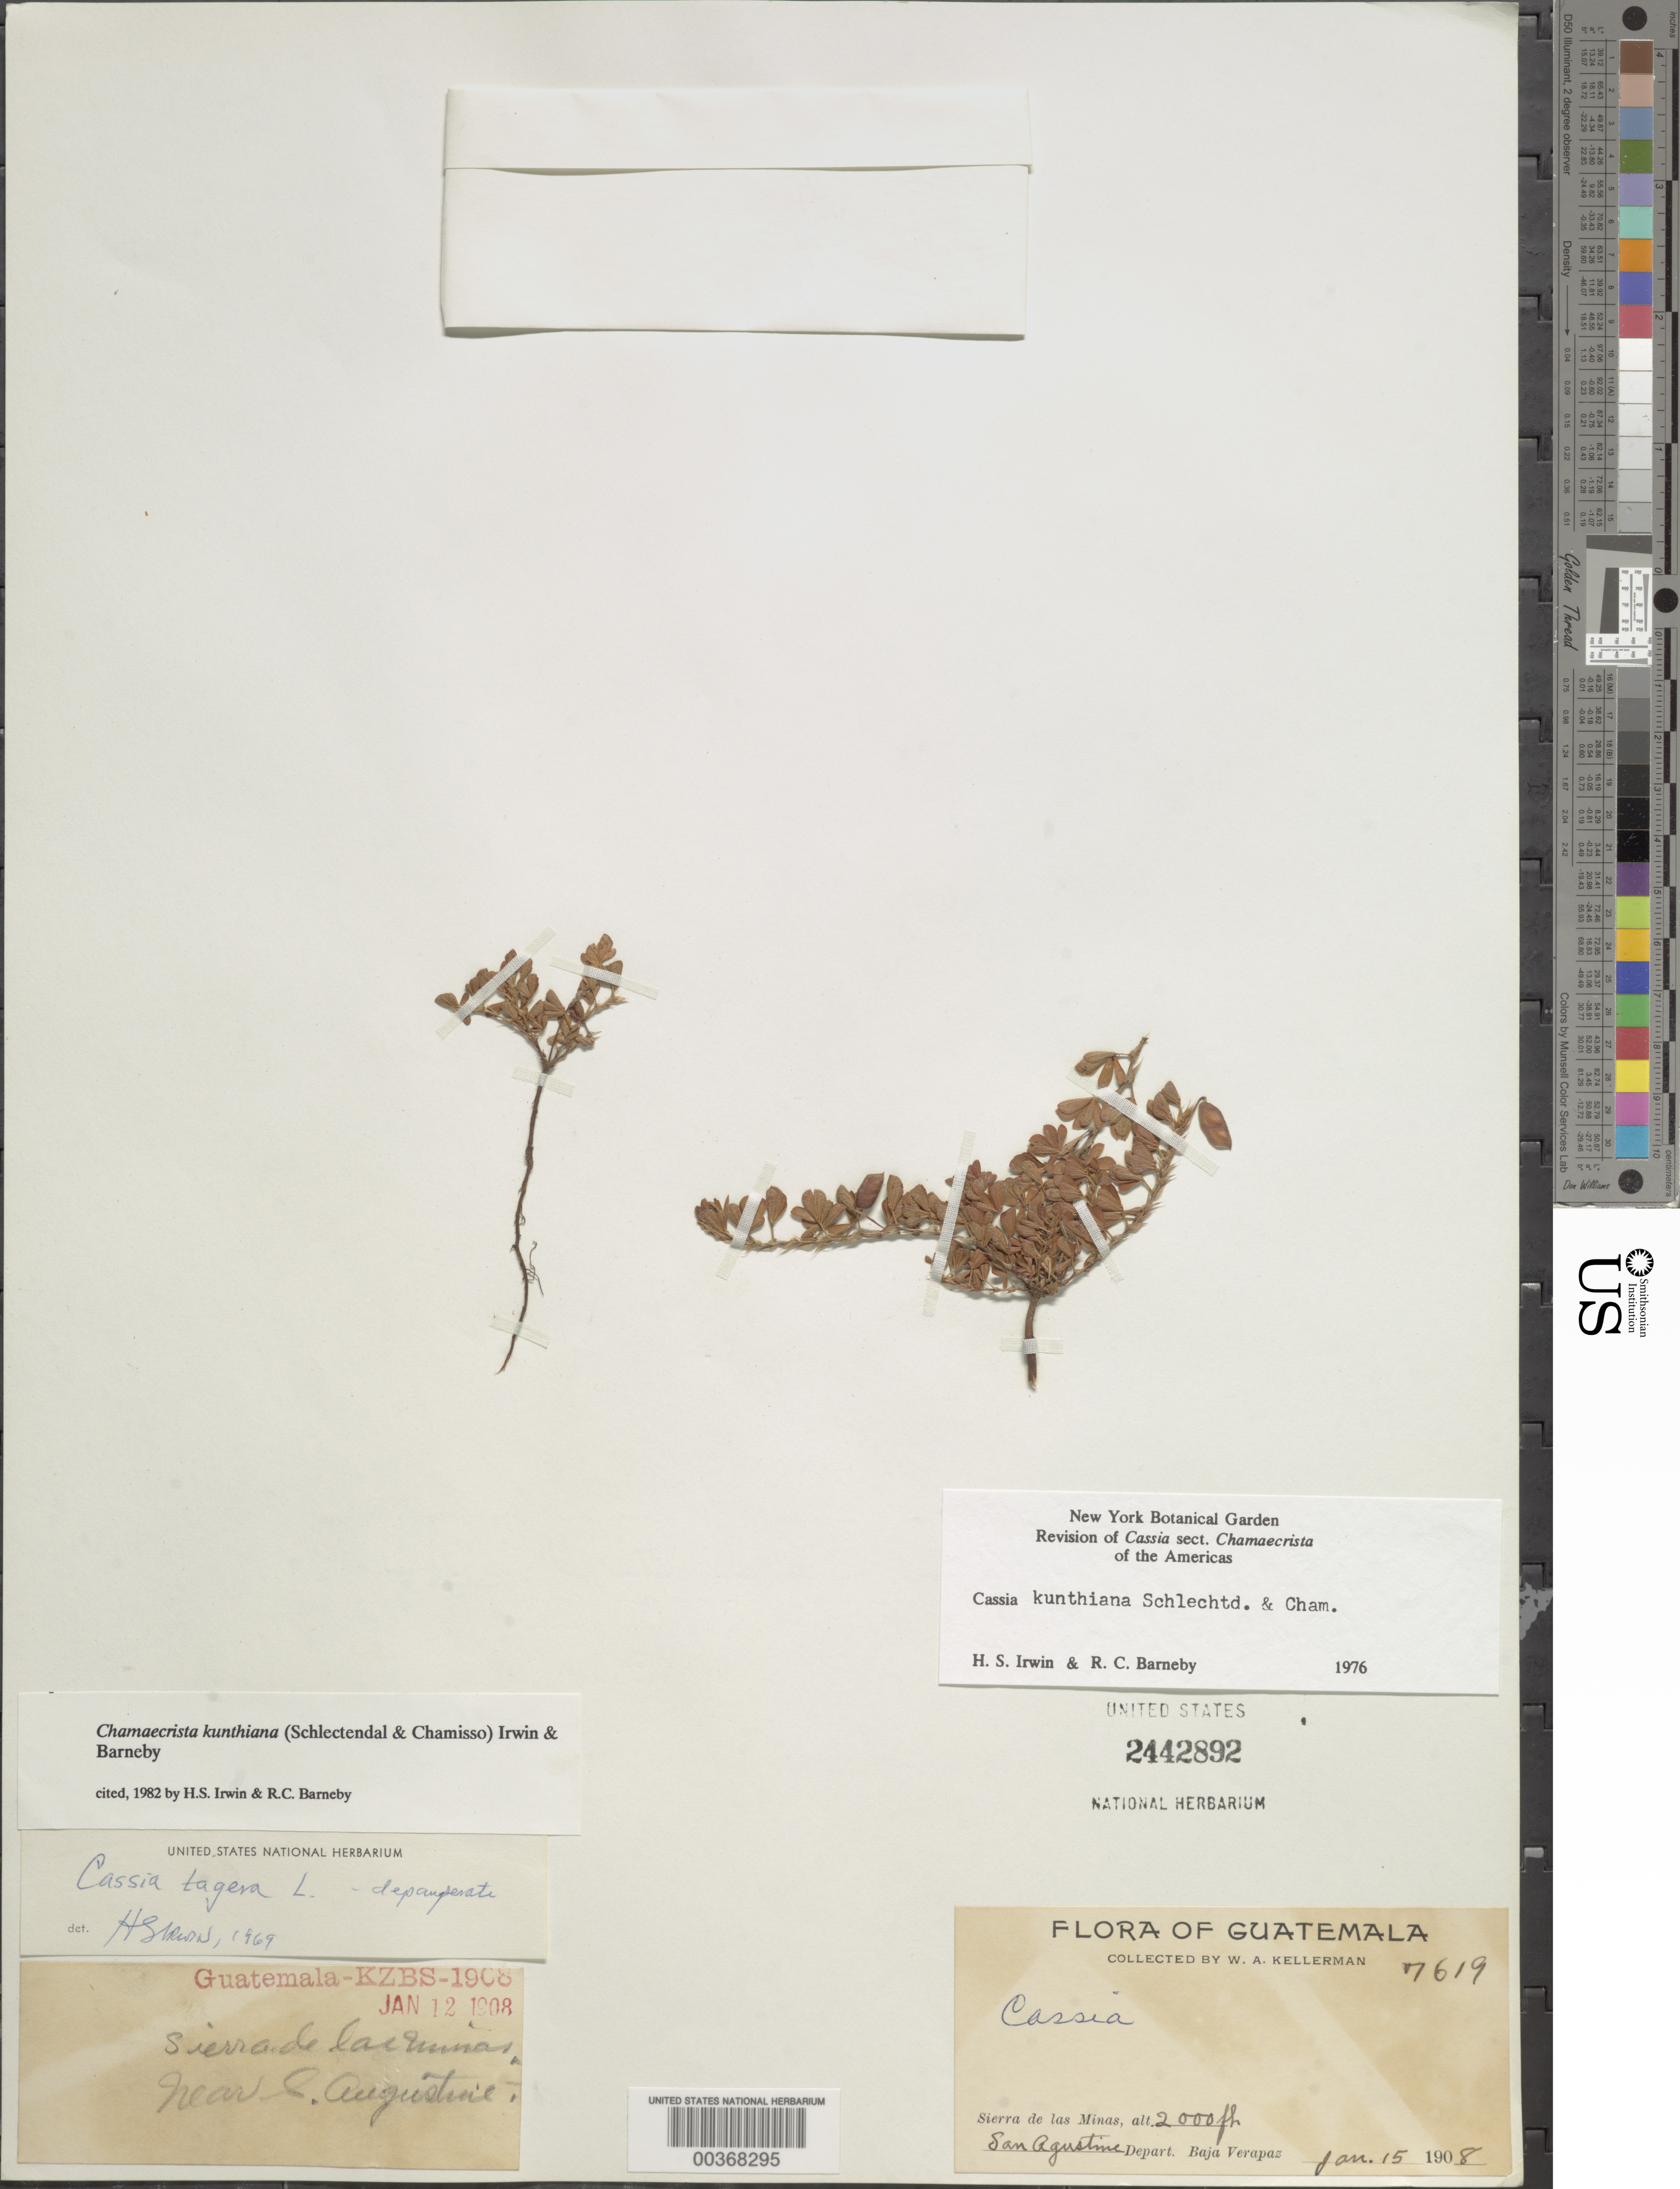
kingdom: Plantae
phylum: Tracheophyta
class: Magnoliopsida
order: Fabales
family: Fabaceae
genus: Chamaecrista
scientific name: Chamaecrista kunthiana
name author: (Schltdl. & Cham.) H.S. Irwin & Barneby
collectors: W. A. Kellerman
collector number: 7619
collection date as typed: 15 Jan 1908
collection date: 1908-01-15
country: Guatemala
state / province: Baja Verapaz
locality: San Agustine; Sierra de las Minas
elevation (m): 610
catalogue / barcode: US 2442892